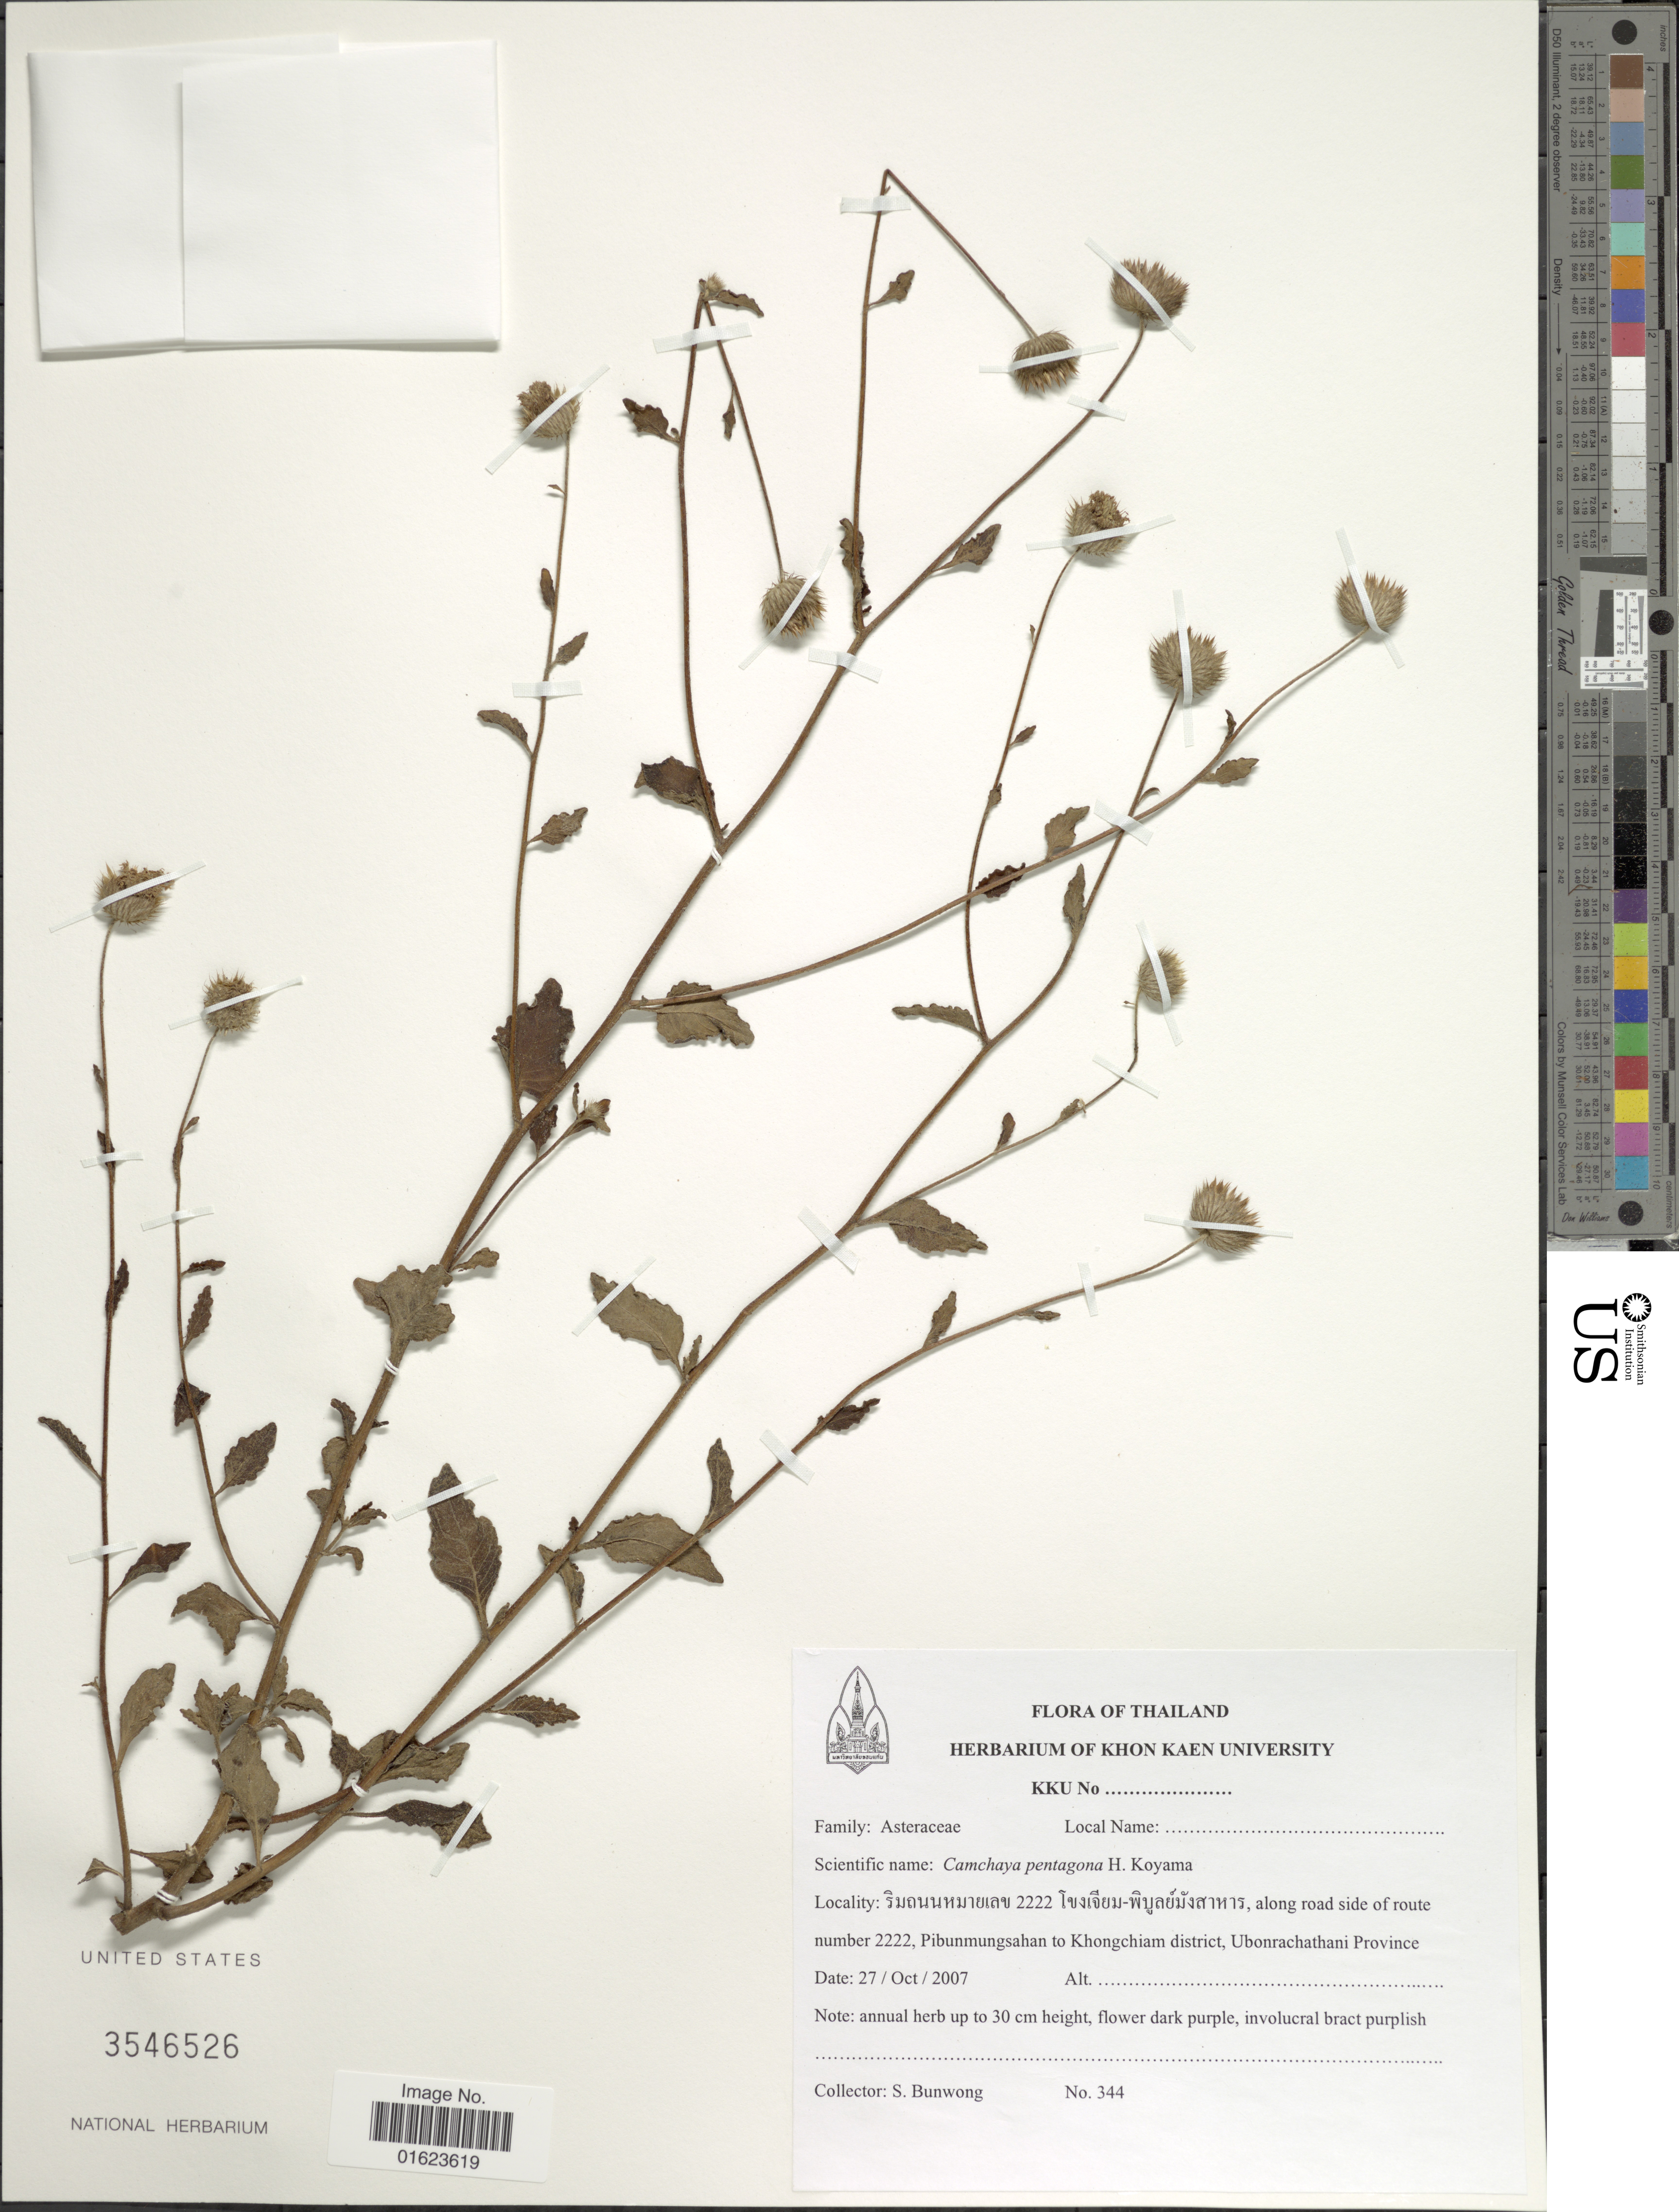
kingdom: Plantae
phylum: Tracheophyta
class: Magnoliopsida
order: Asterales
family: Asteraceae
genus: Camchaya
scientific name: Camchaya pentagona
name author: H. Koyama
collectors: S. Bunwong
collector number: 344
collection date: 2007-10-27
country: Thailand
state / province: Nong Khai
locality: X 2222 X, along road side of route number 2222, Pibunmungsahan to Khongchiam district, Ubonrachathani Province.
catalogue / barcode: US 3546526